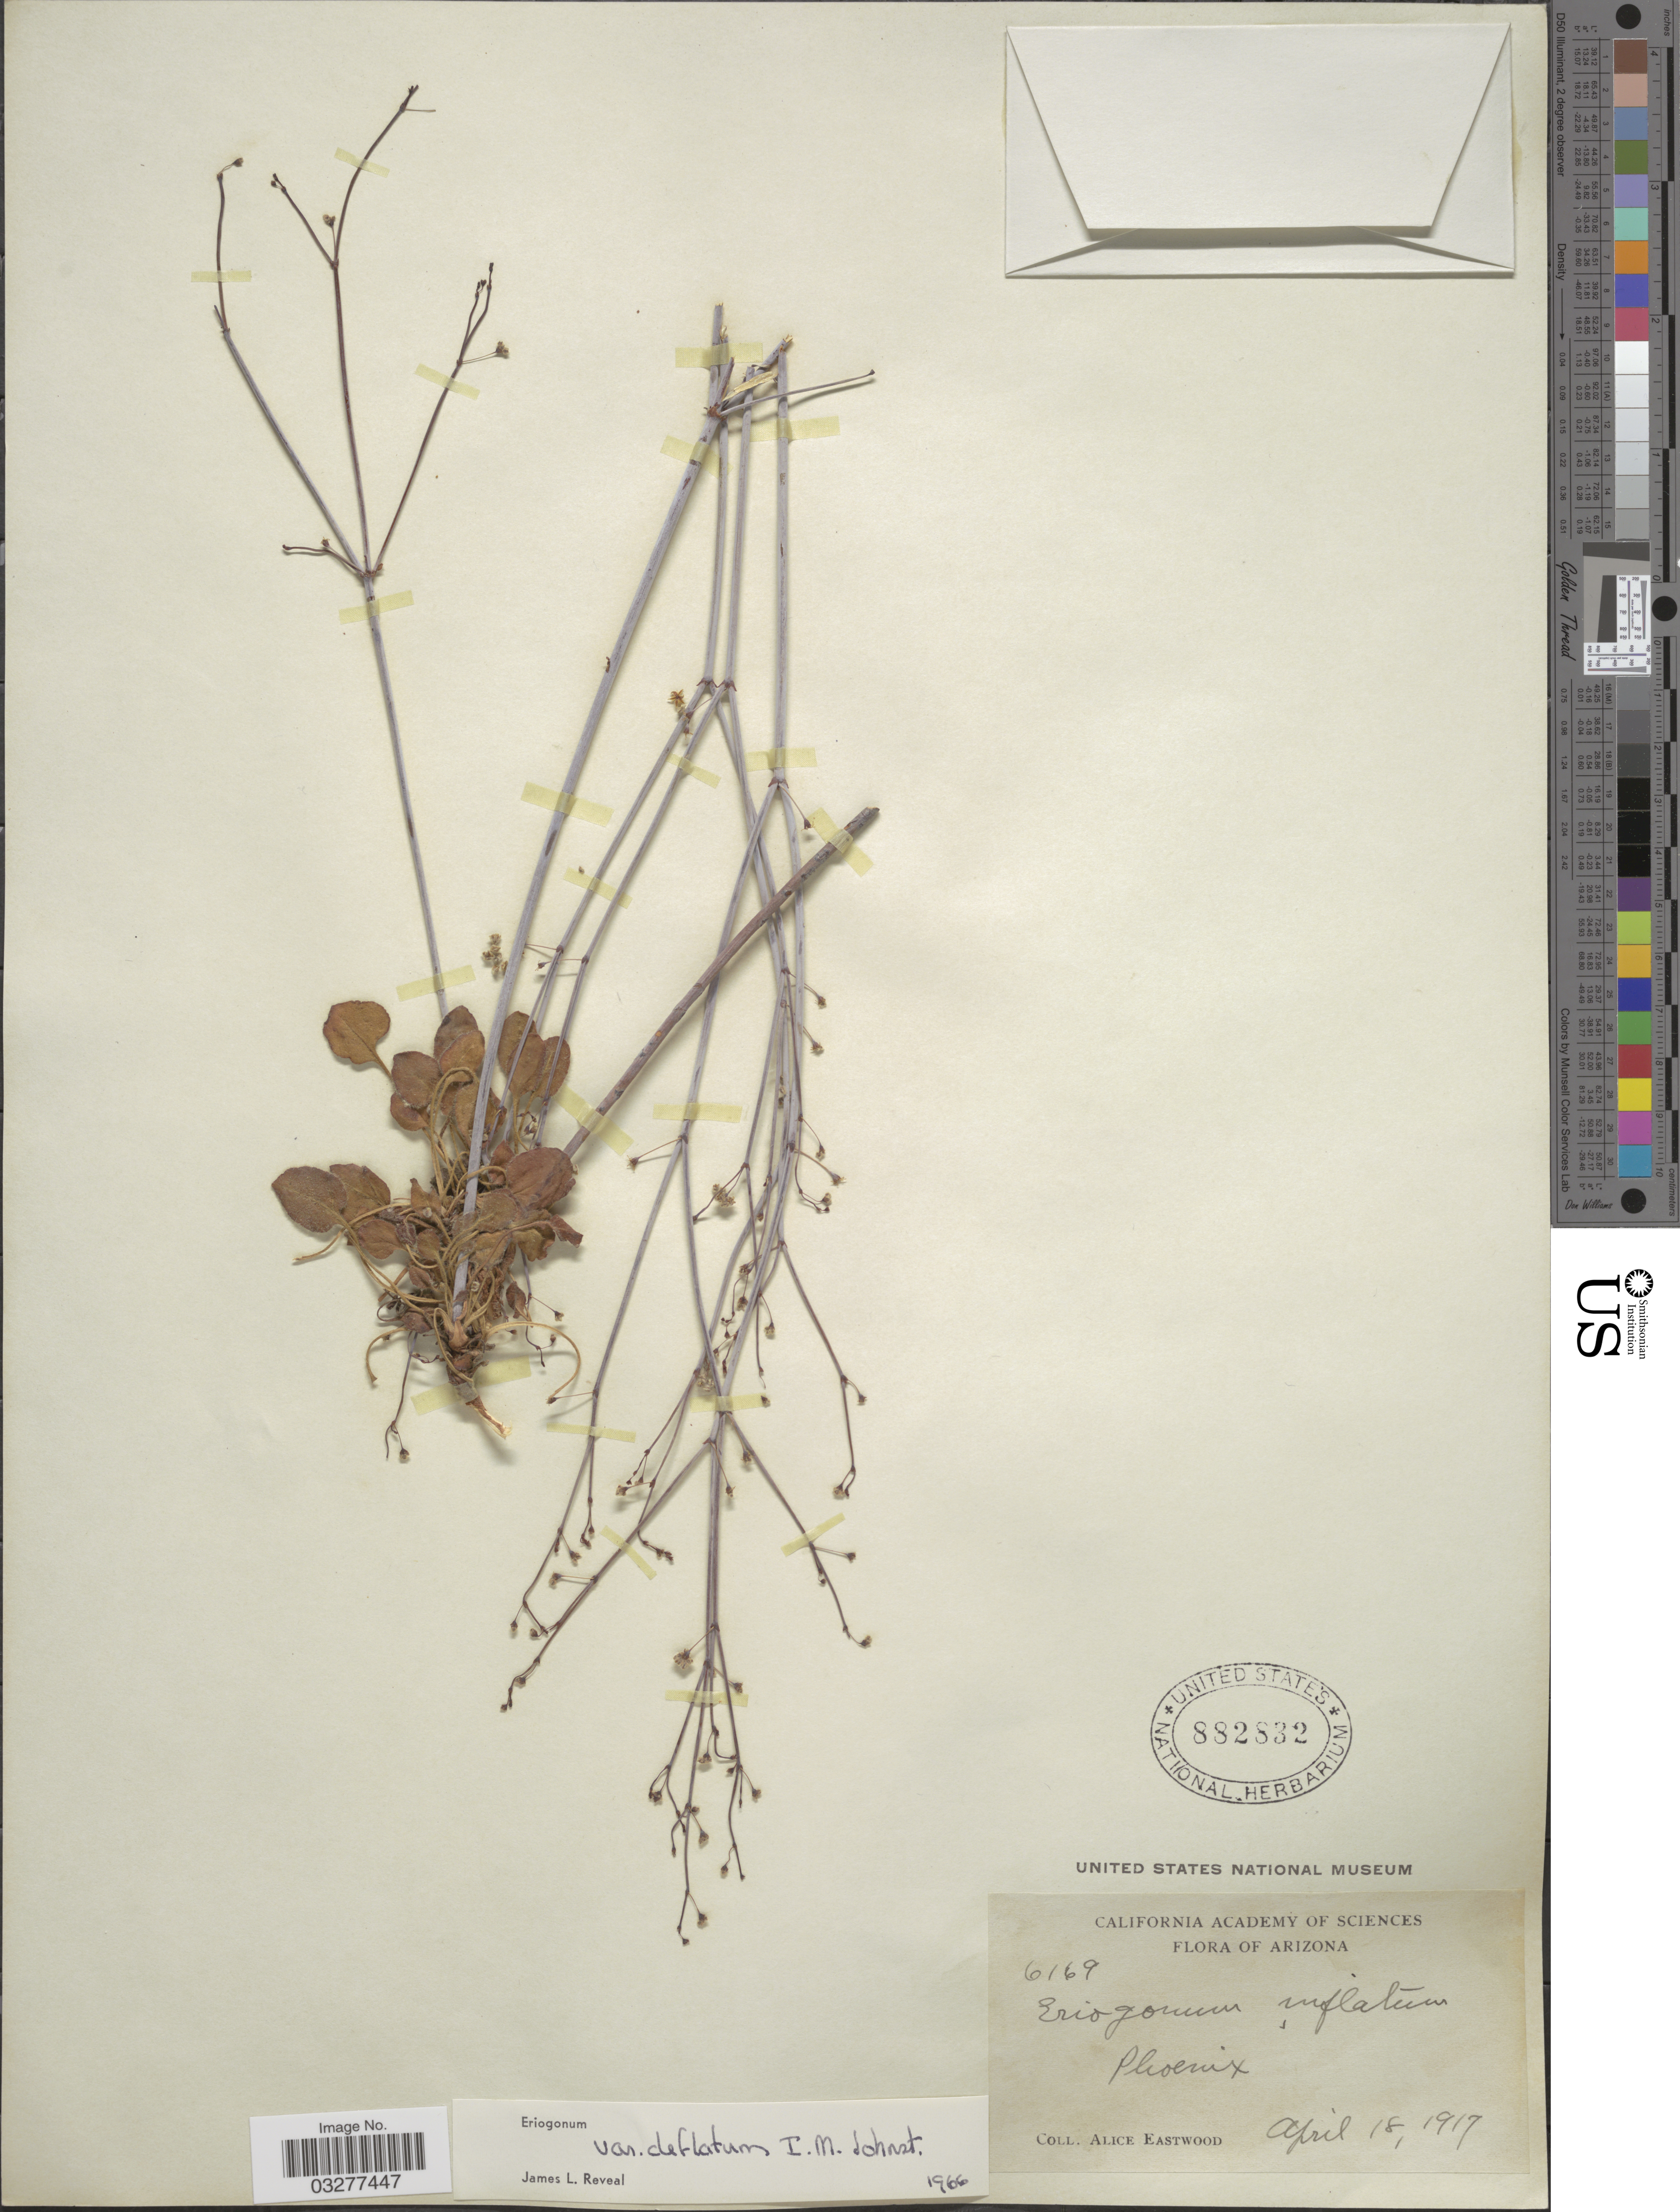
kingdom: Plantae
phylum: Tracheophyta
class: Magnoliopsida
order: Caryophyllales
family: Polygonaceae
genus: Eriogonum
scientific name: Eriogonum inflatum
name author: Torr. & Frém.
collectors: A. Eastwood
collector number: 6169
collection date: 1917-04-18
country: United States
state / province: Arizona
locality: Phoenix.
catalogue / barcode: US 882832